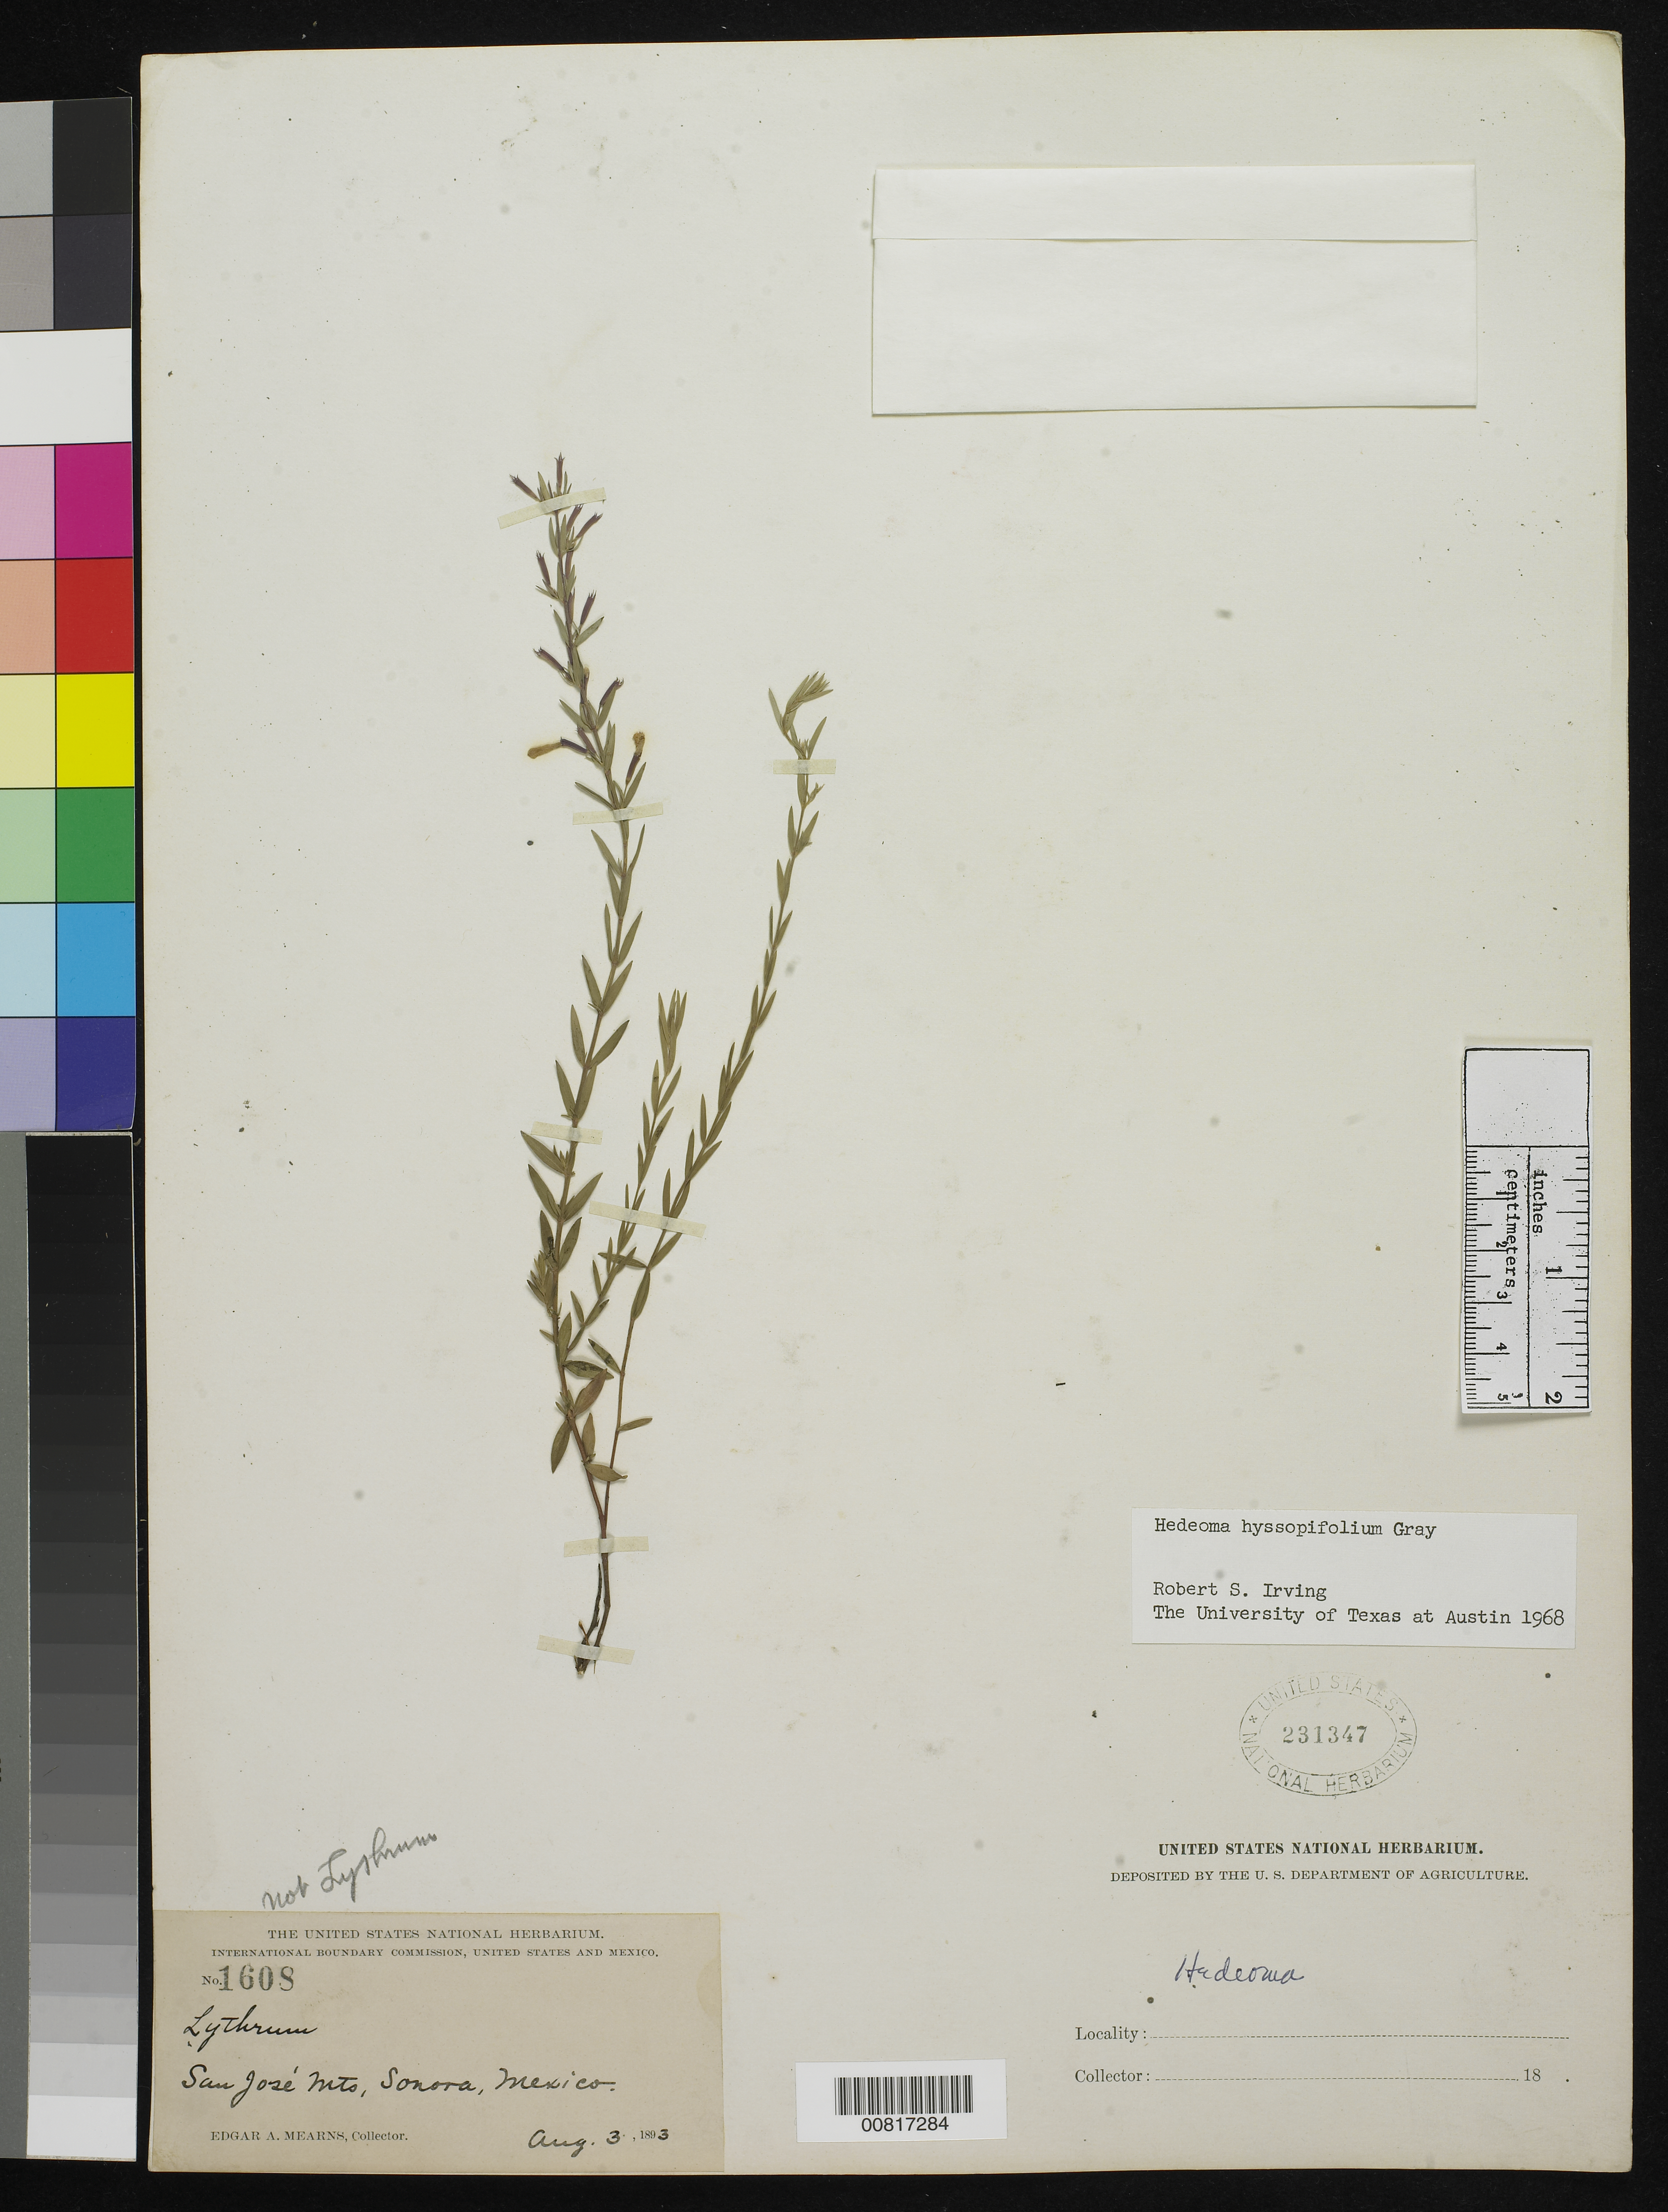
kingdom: Plantae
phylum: Tracheophyta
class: Magnoliopsida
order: Lamiales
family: Lamiaceae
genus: Hedeoma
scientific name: Hedeoma hyssopifolia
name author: A. Gray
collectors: E. A. Mearns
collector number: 1608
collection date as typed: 03 Aug 1893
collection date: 1893-08-03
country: Mexico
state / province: Sonora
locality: San José Mts., Sonora.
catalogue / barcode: US 231347